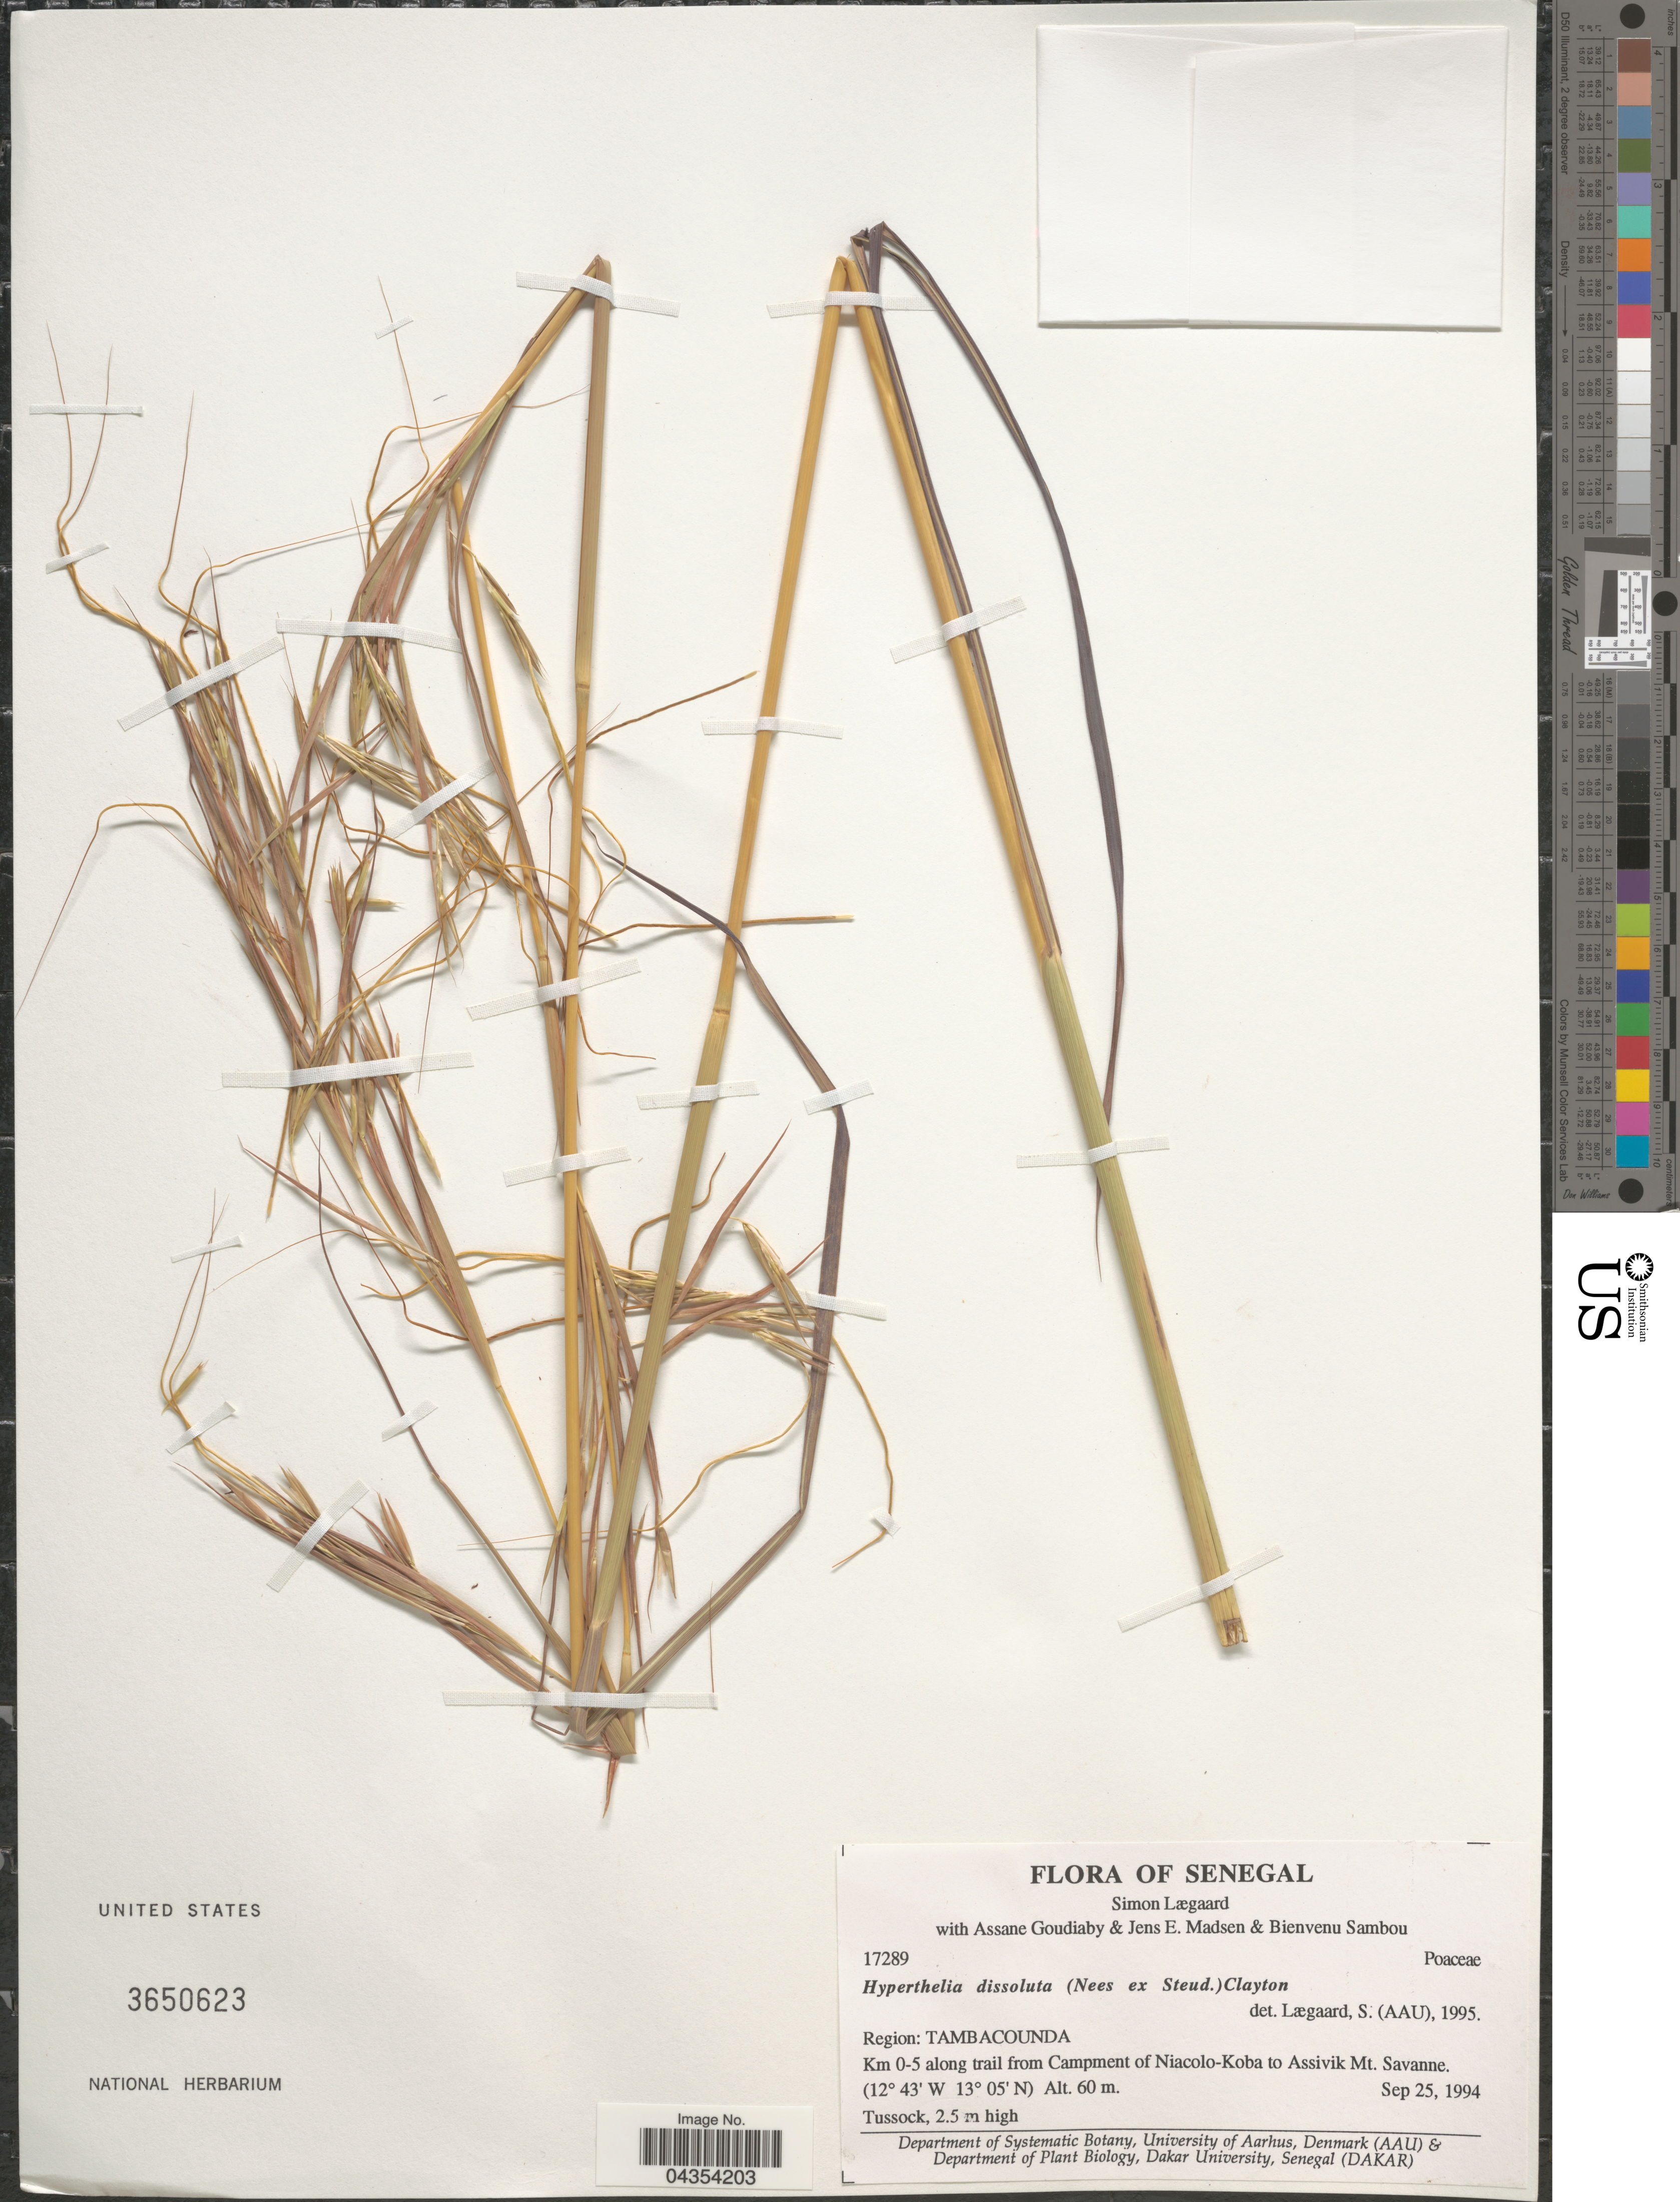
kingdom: Plantae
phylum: Tracheophyta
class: Liliopsida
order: Poales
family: Poaceae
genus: Hyperthelia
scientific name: Hyperthelia dissoluta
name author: (Nees ex Steud.) Clayton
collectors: S. Lægaard, A. Goudiaby, J. E. Madsen & B. Sambou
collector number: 17289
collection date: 1994-09-25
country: Senegal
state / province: Tambacounda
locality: Region: Tambacounda. Km 0-5 along trail from Campment of Niacolo-Koba to Assivik Mt. Savanne.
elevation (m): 60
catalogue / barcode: US 3650623